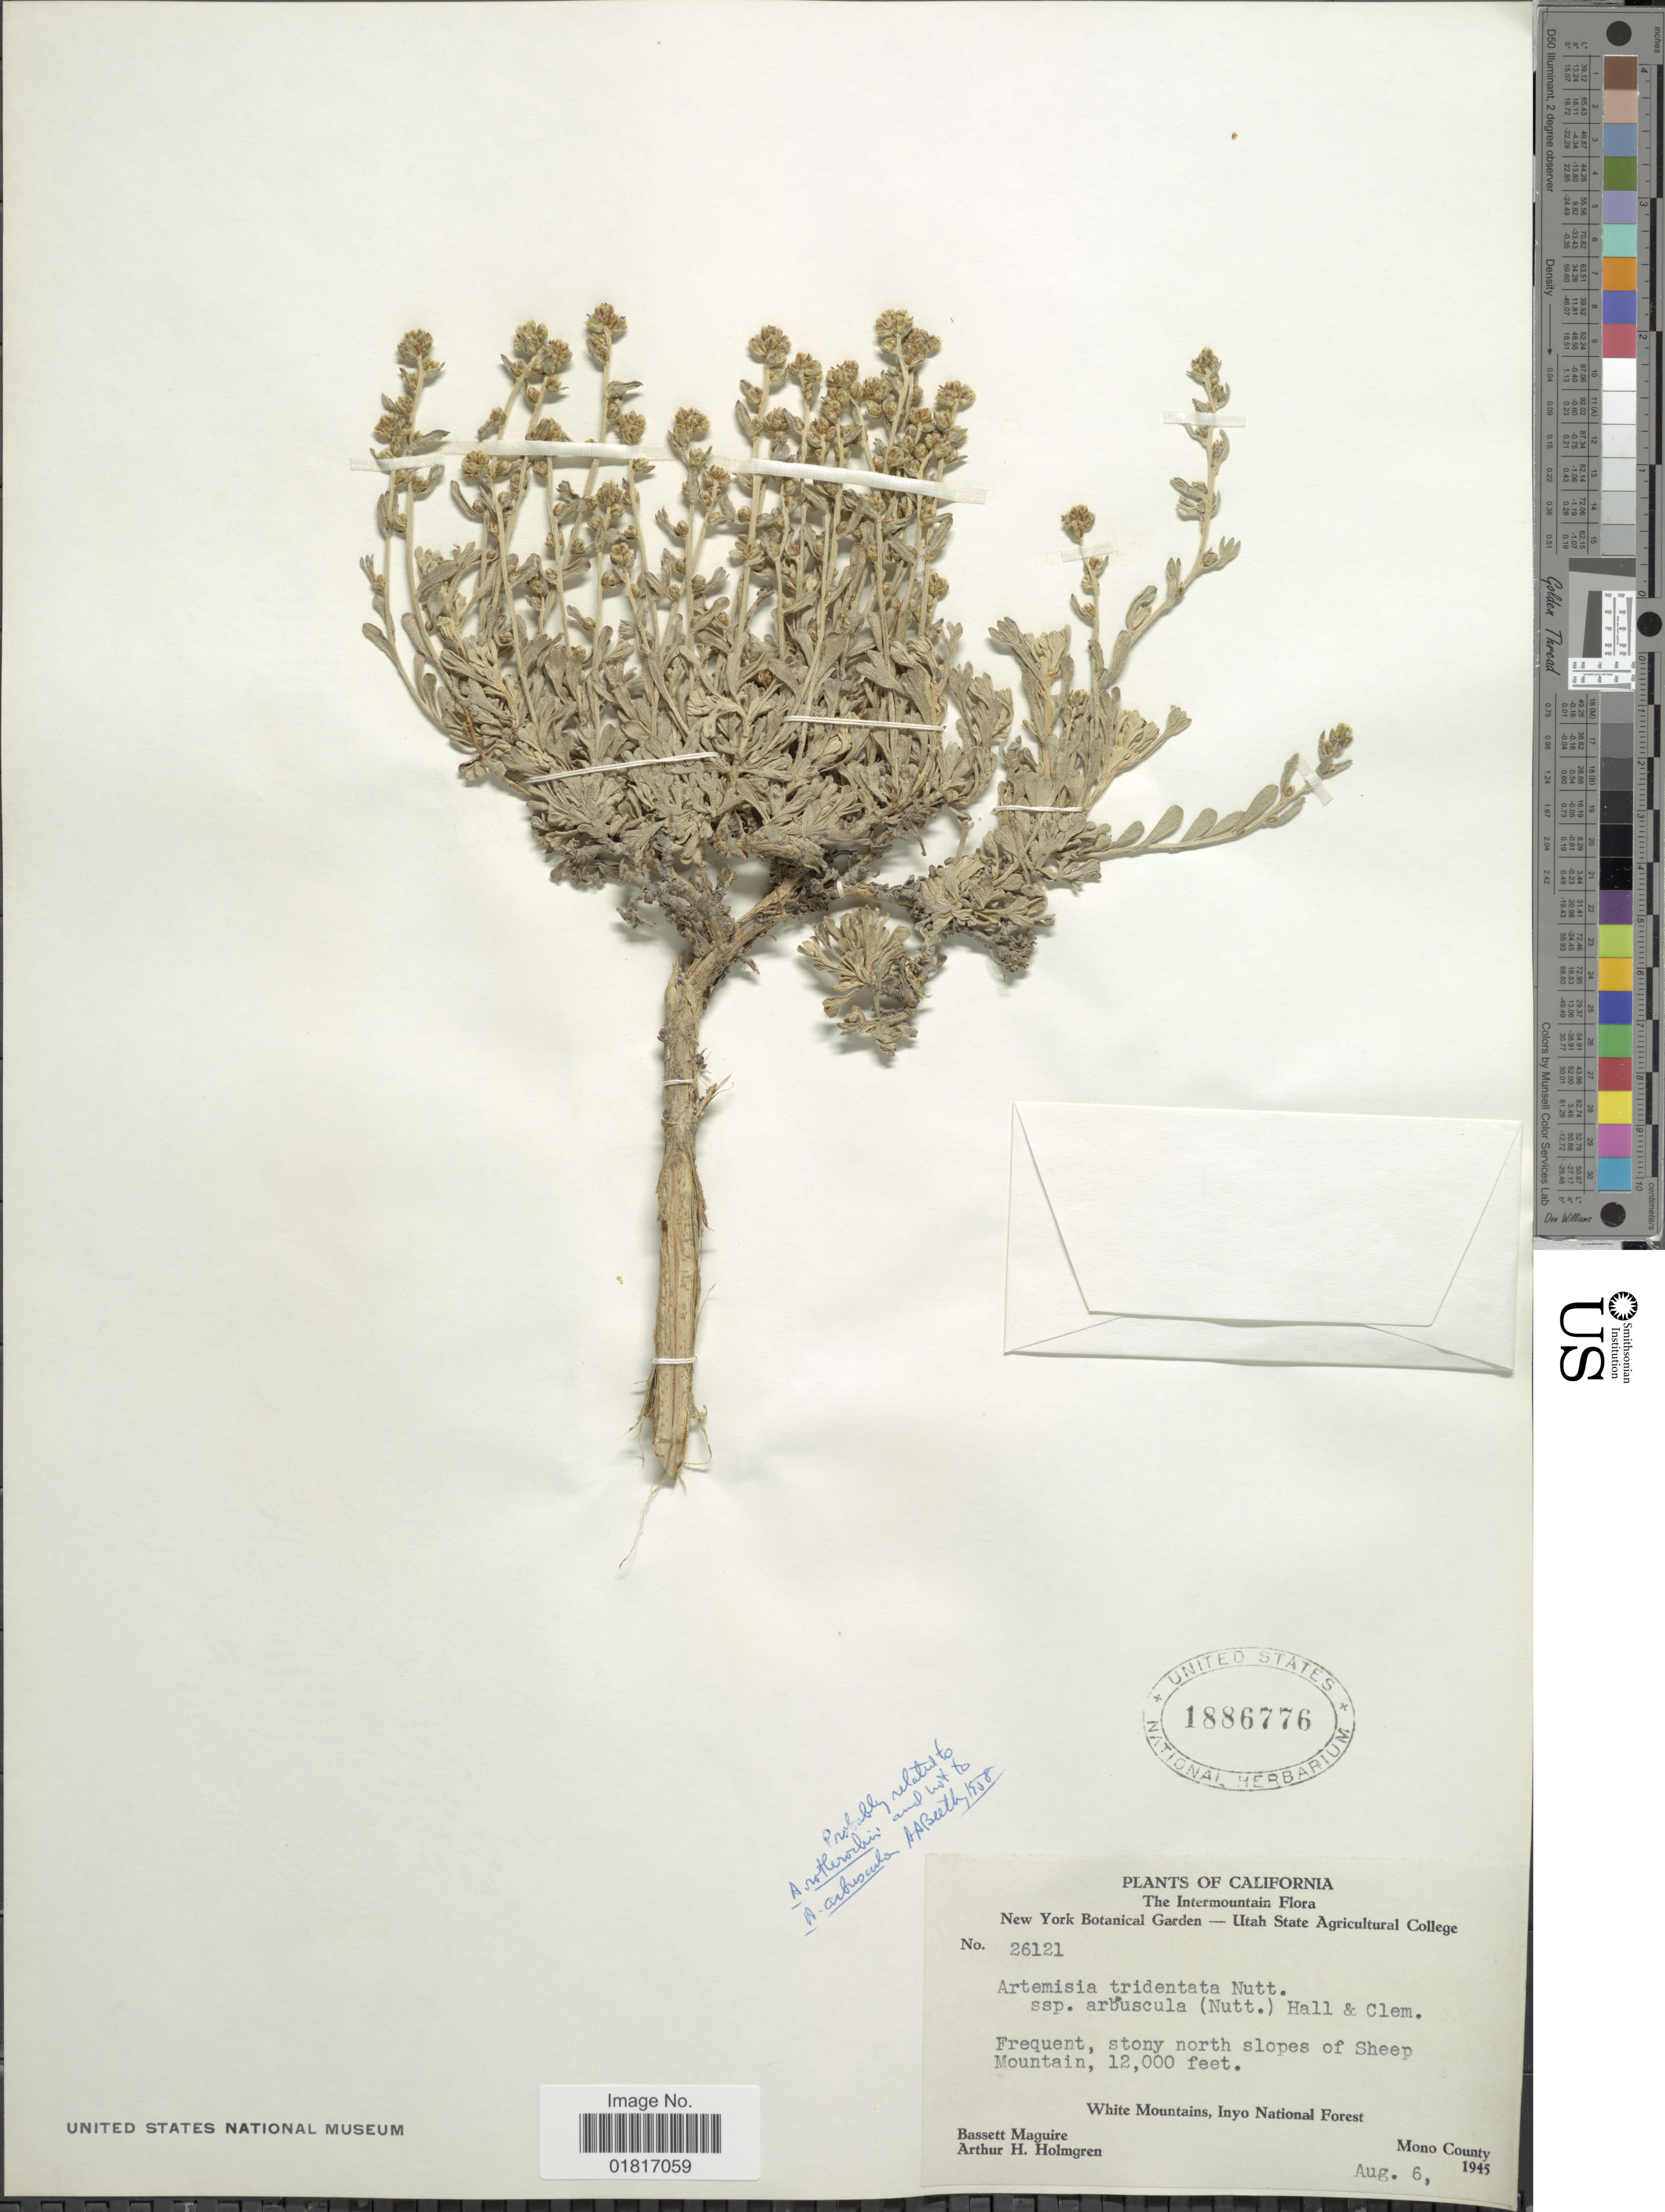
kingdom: Plantae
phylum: Tracheophyta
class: Magnoliopsida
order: Asterales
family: Asteraceae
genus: Artemisia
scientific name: Artemisia tridentata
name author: Nutt.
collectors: B. Maguire & A. H. Holmgren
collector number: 26121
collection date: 1945-08-06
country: United States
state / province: California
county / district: Mono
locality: The Intermountain, Frequent, stony north slopes of Sheep Mountain, White Mountains, Inyo National Forest, Mono County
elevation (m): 3658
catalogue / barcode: US 1886776